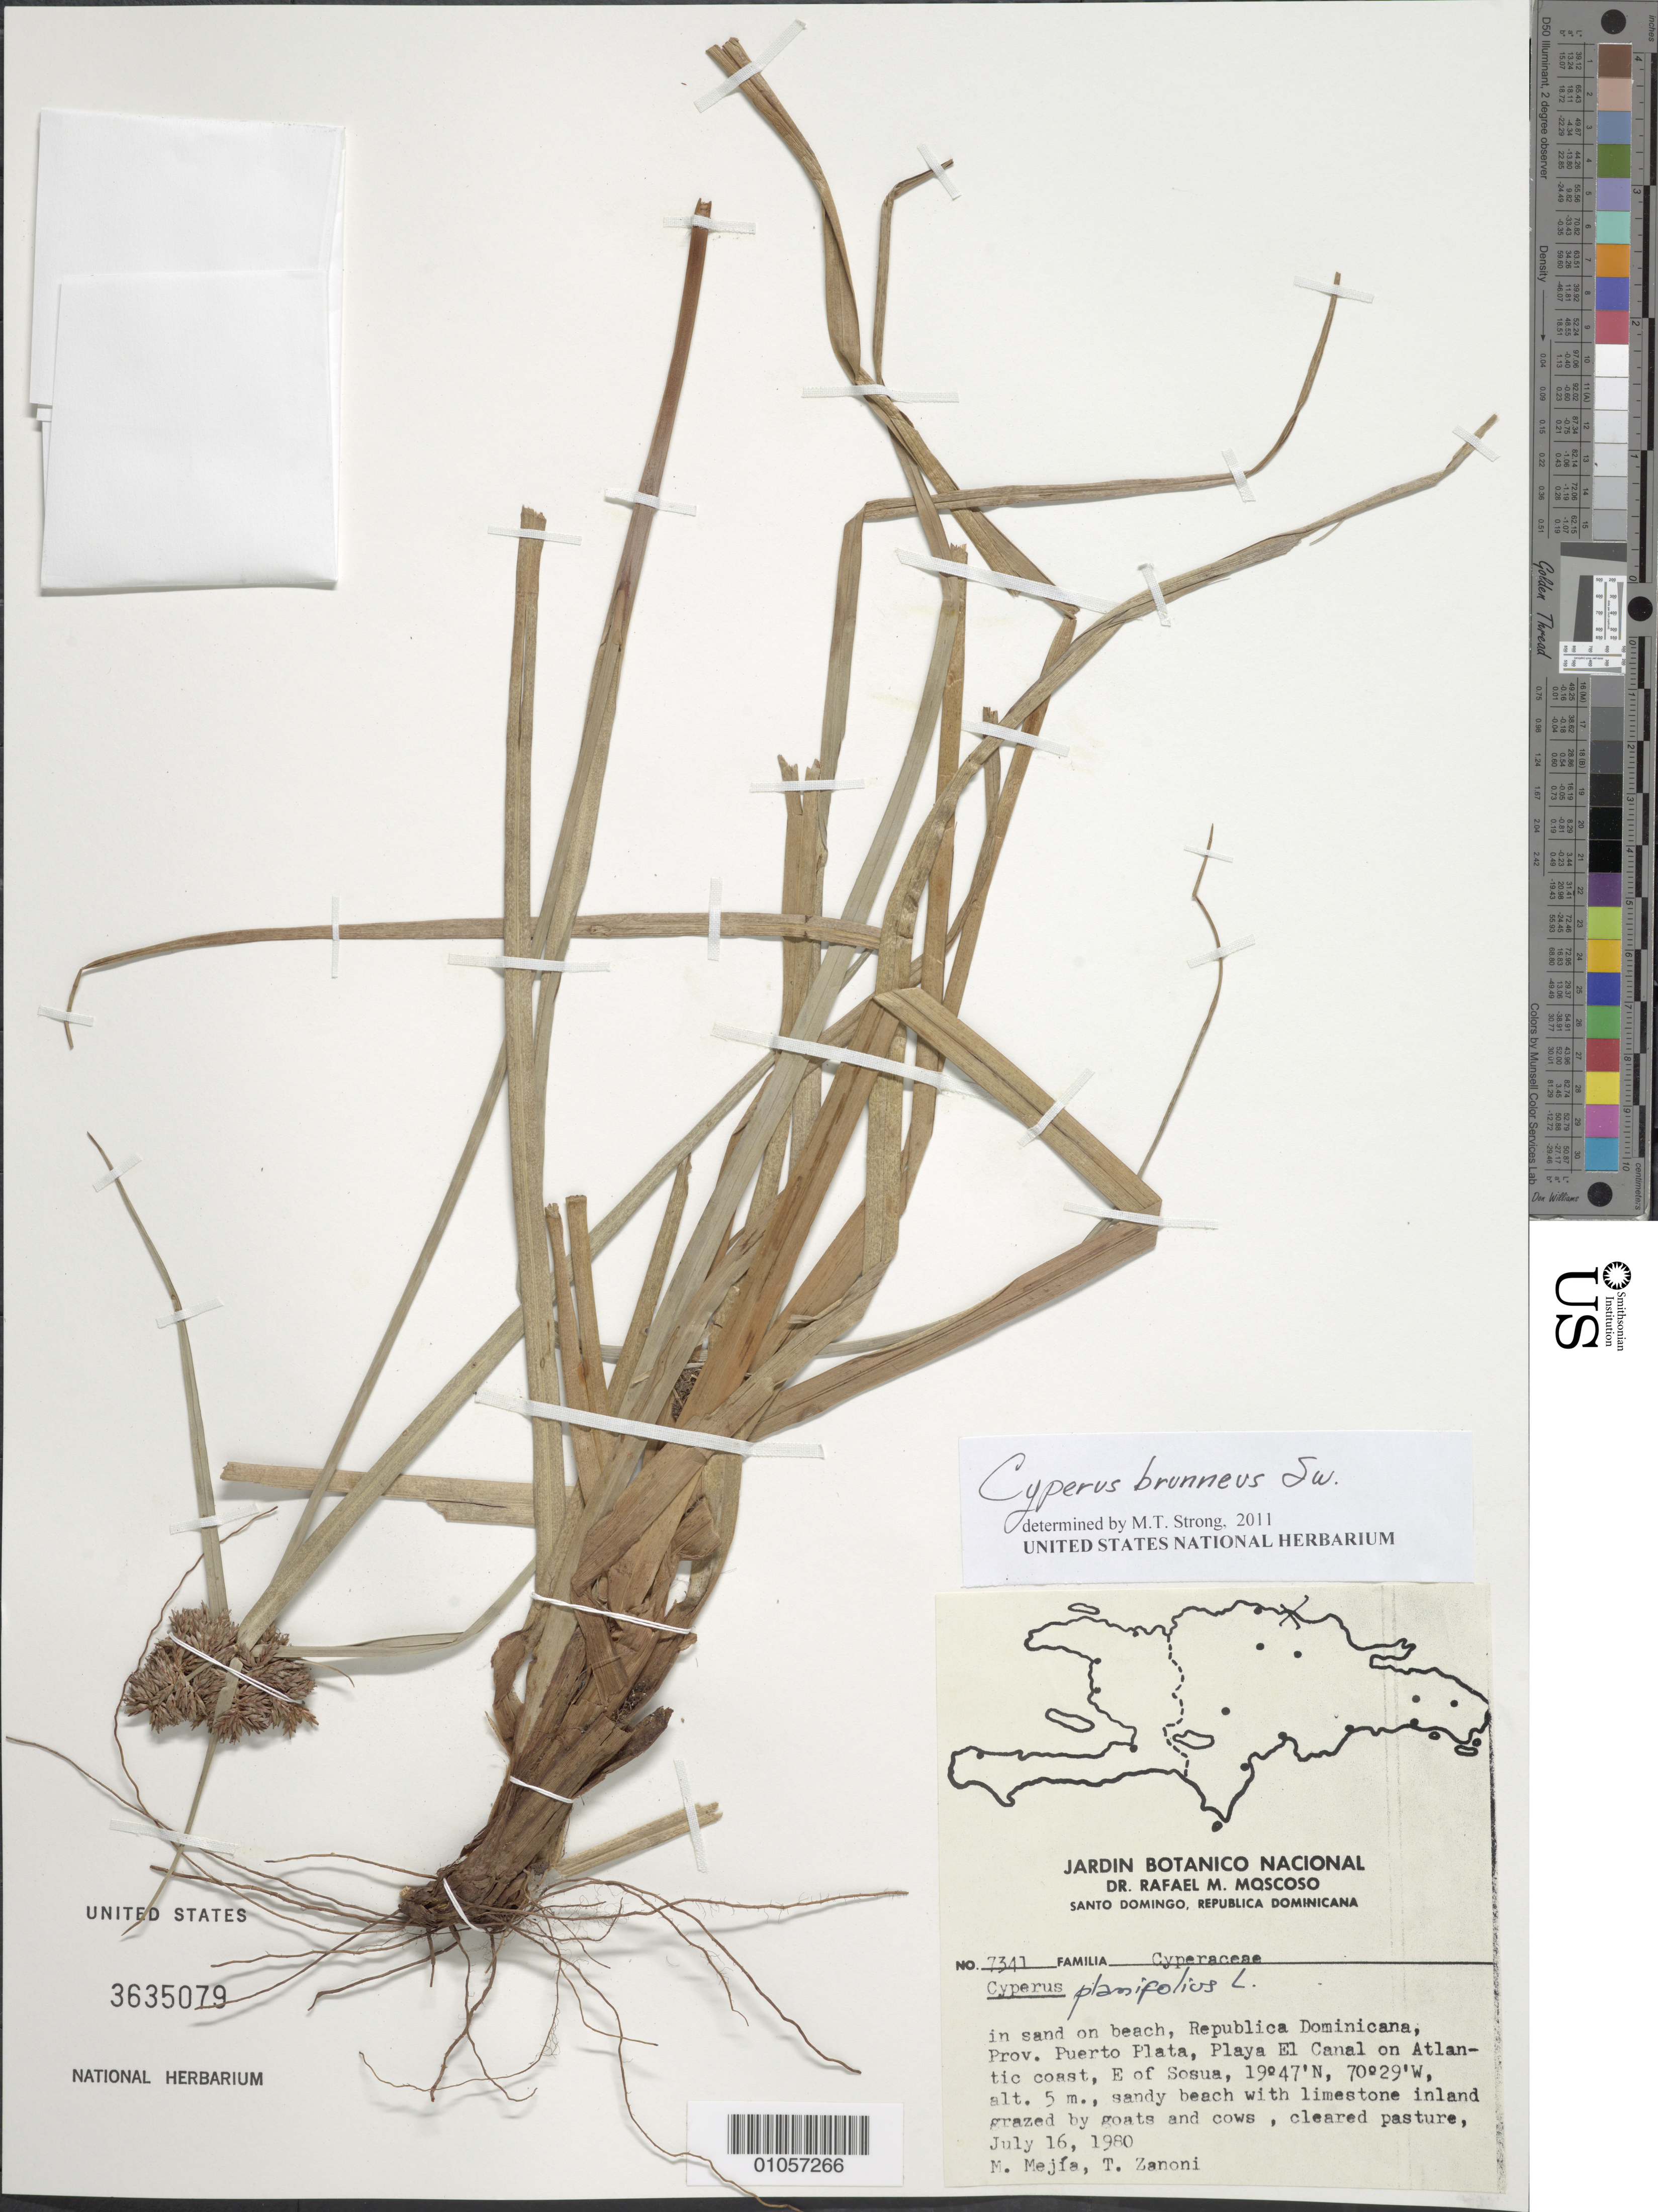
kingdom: Plantae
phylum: Tracheophyta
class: Liliopsida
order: Poales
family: Cyperaceae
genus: Cyperus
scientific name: Cyperus brunneus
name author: Sw.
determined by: Strong, M. T., (US), Smithsonian Institution - National Museum of Natural History (UNITED STATES)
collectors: M. Mejia & T. A. Zanoni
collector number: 7341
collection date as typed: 16 Jul 1980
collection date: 1980-07-16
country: Dominican Republic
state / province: Puerto Plata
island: Hispaniola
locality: Playa El Canal on Atlantic coast, E of Sosua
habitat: Sandy beach with limestone inland grazed by goats and cows, cleared pasture; in sand on beach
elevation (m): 5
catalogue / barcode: US 3635079